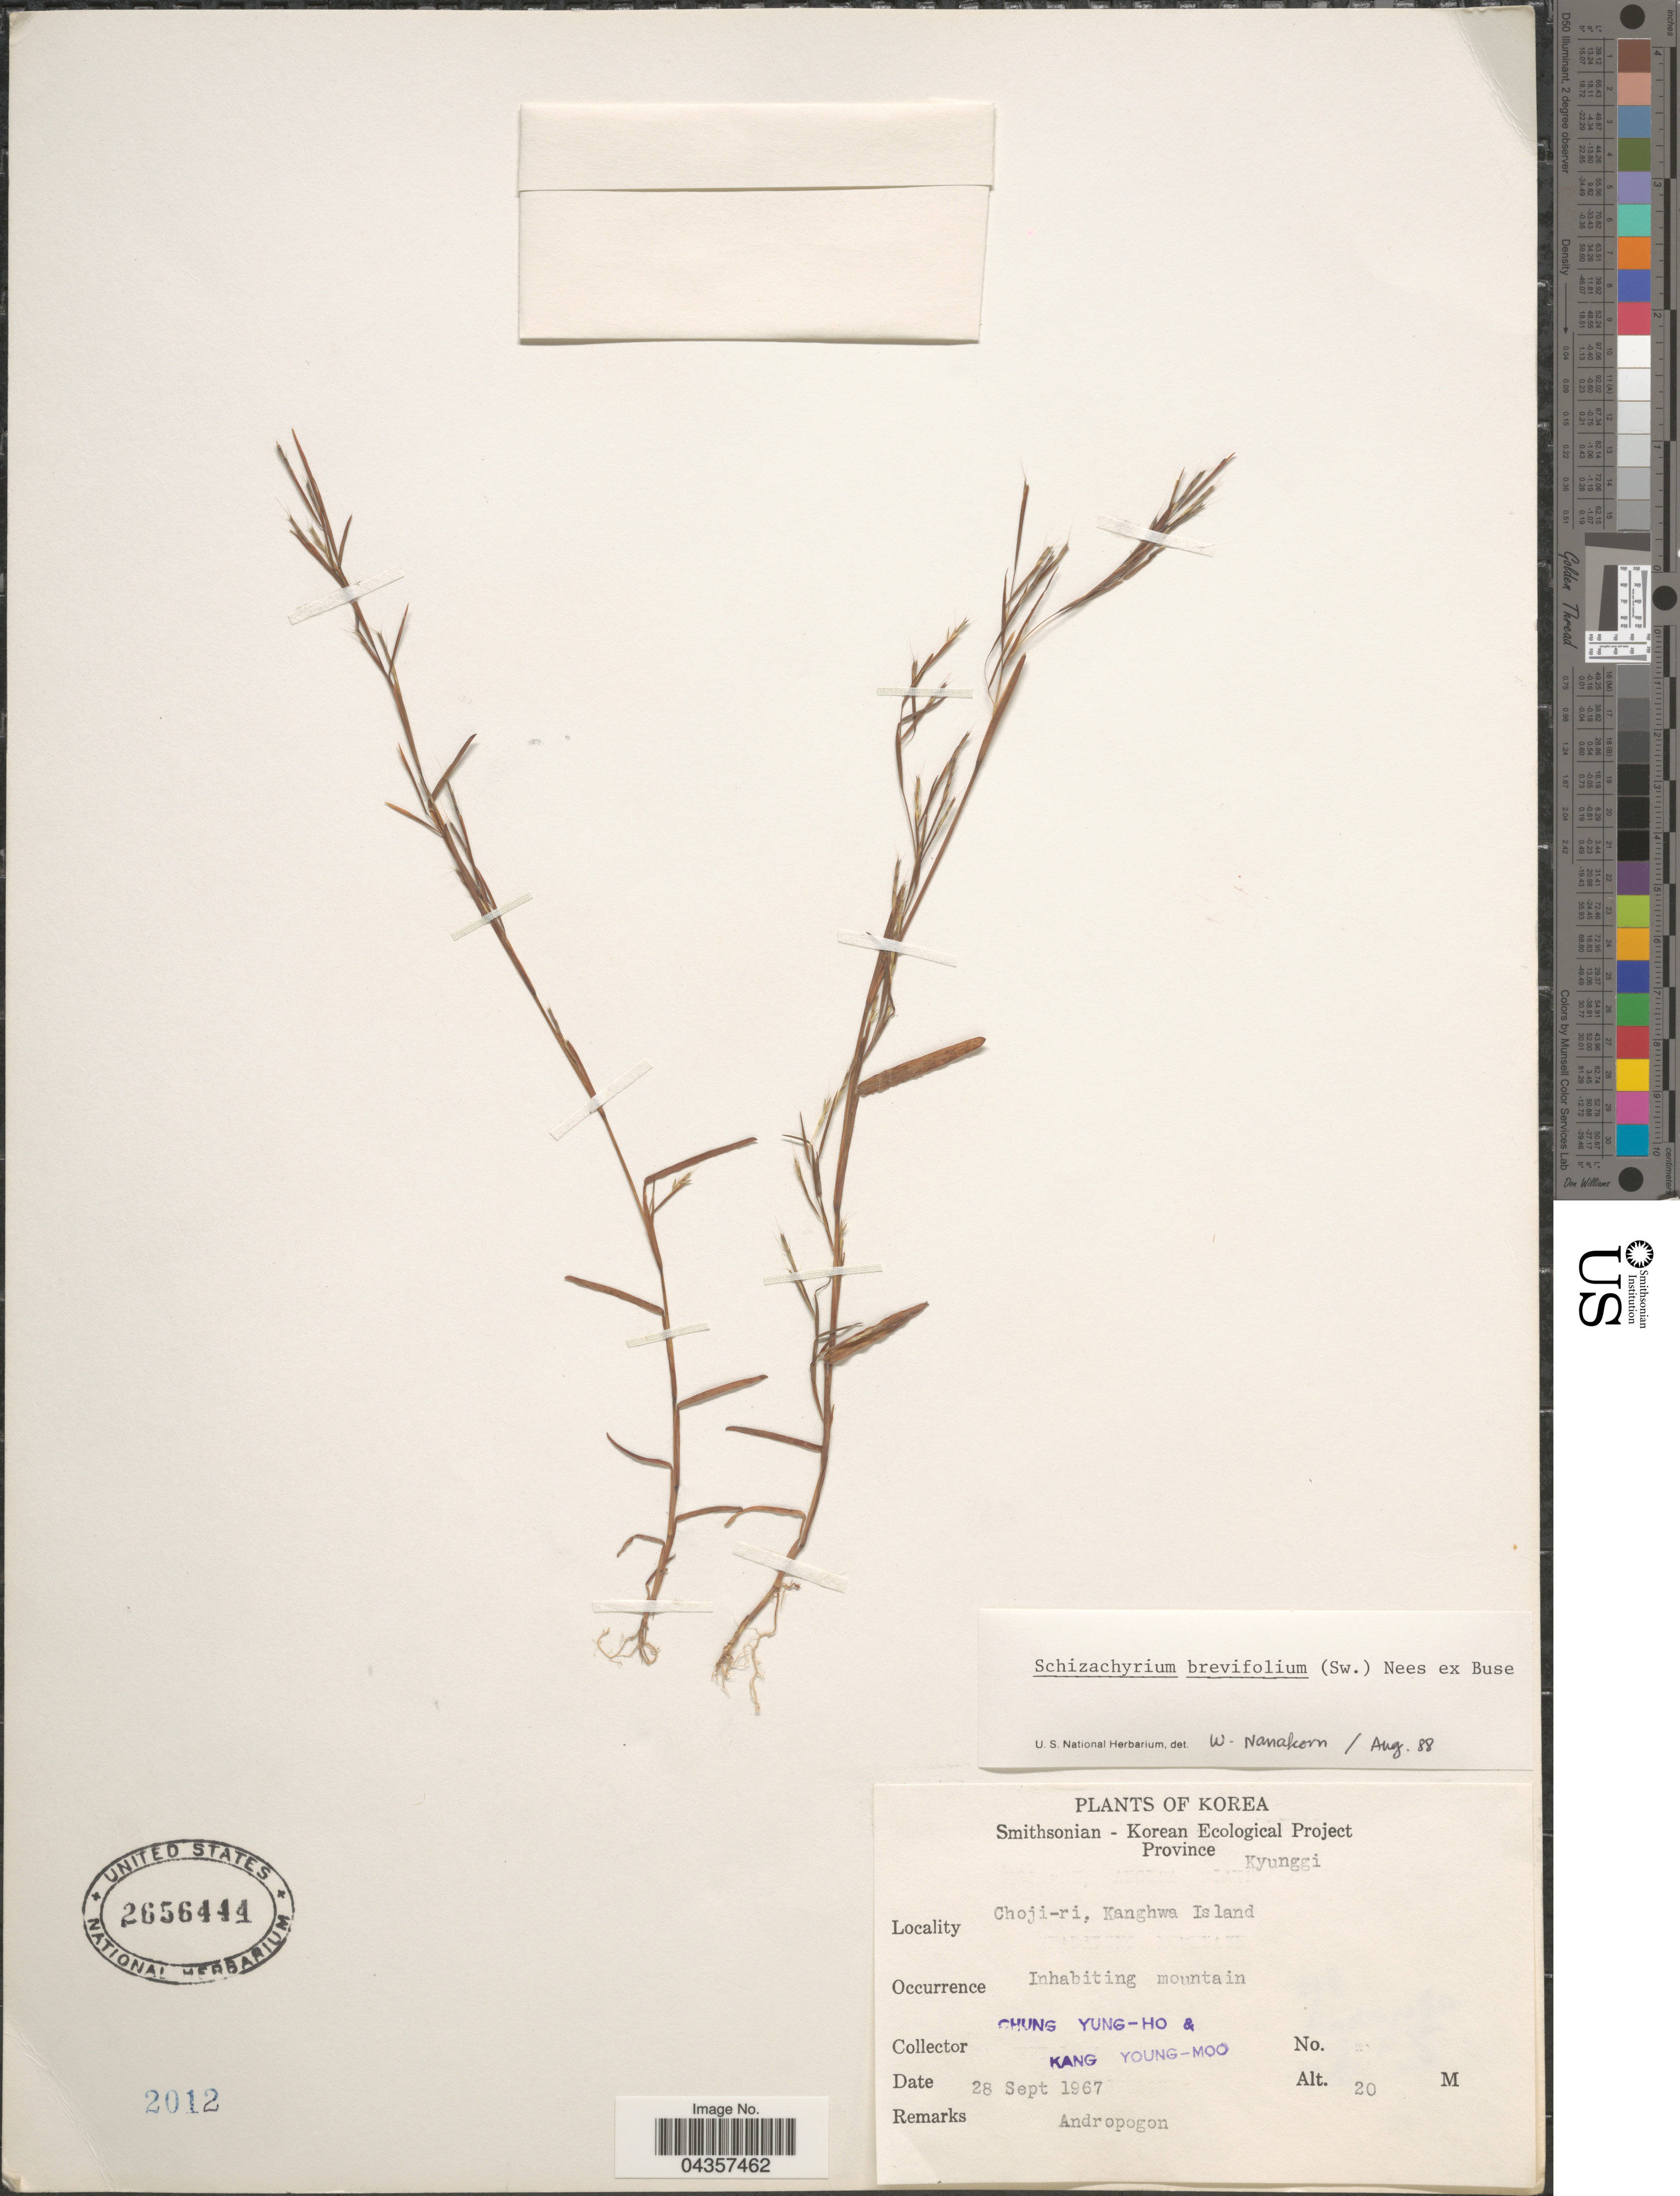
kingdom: Plantae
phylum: Tracheophyta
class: Liliopsida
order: Poales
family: Poaceae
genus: Schizachyrium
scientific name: Schizachyrium brevifolium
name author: (Sw.) Nees ex Büse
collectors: C. Yung-Ho & K. Young-Moo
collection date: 1967-09-28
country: South Korea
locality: Province Kyunggi. Choji-ri, Kanghwa Island.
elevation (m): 20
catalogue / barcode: US 2656444